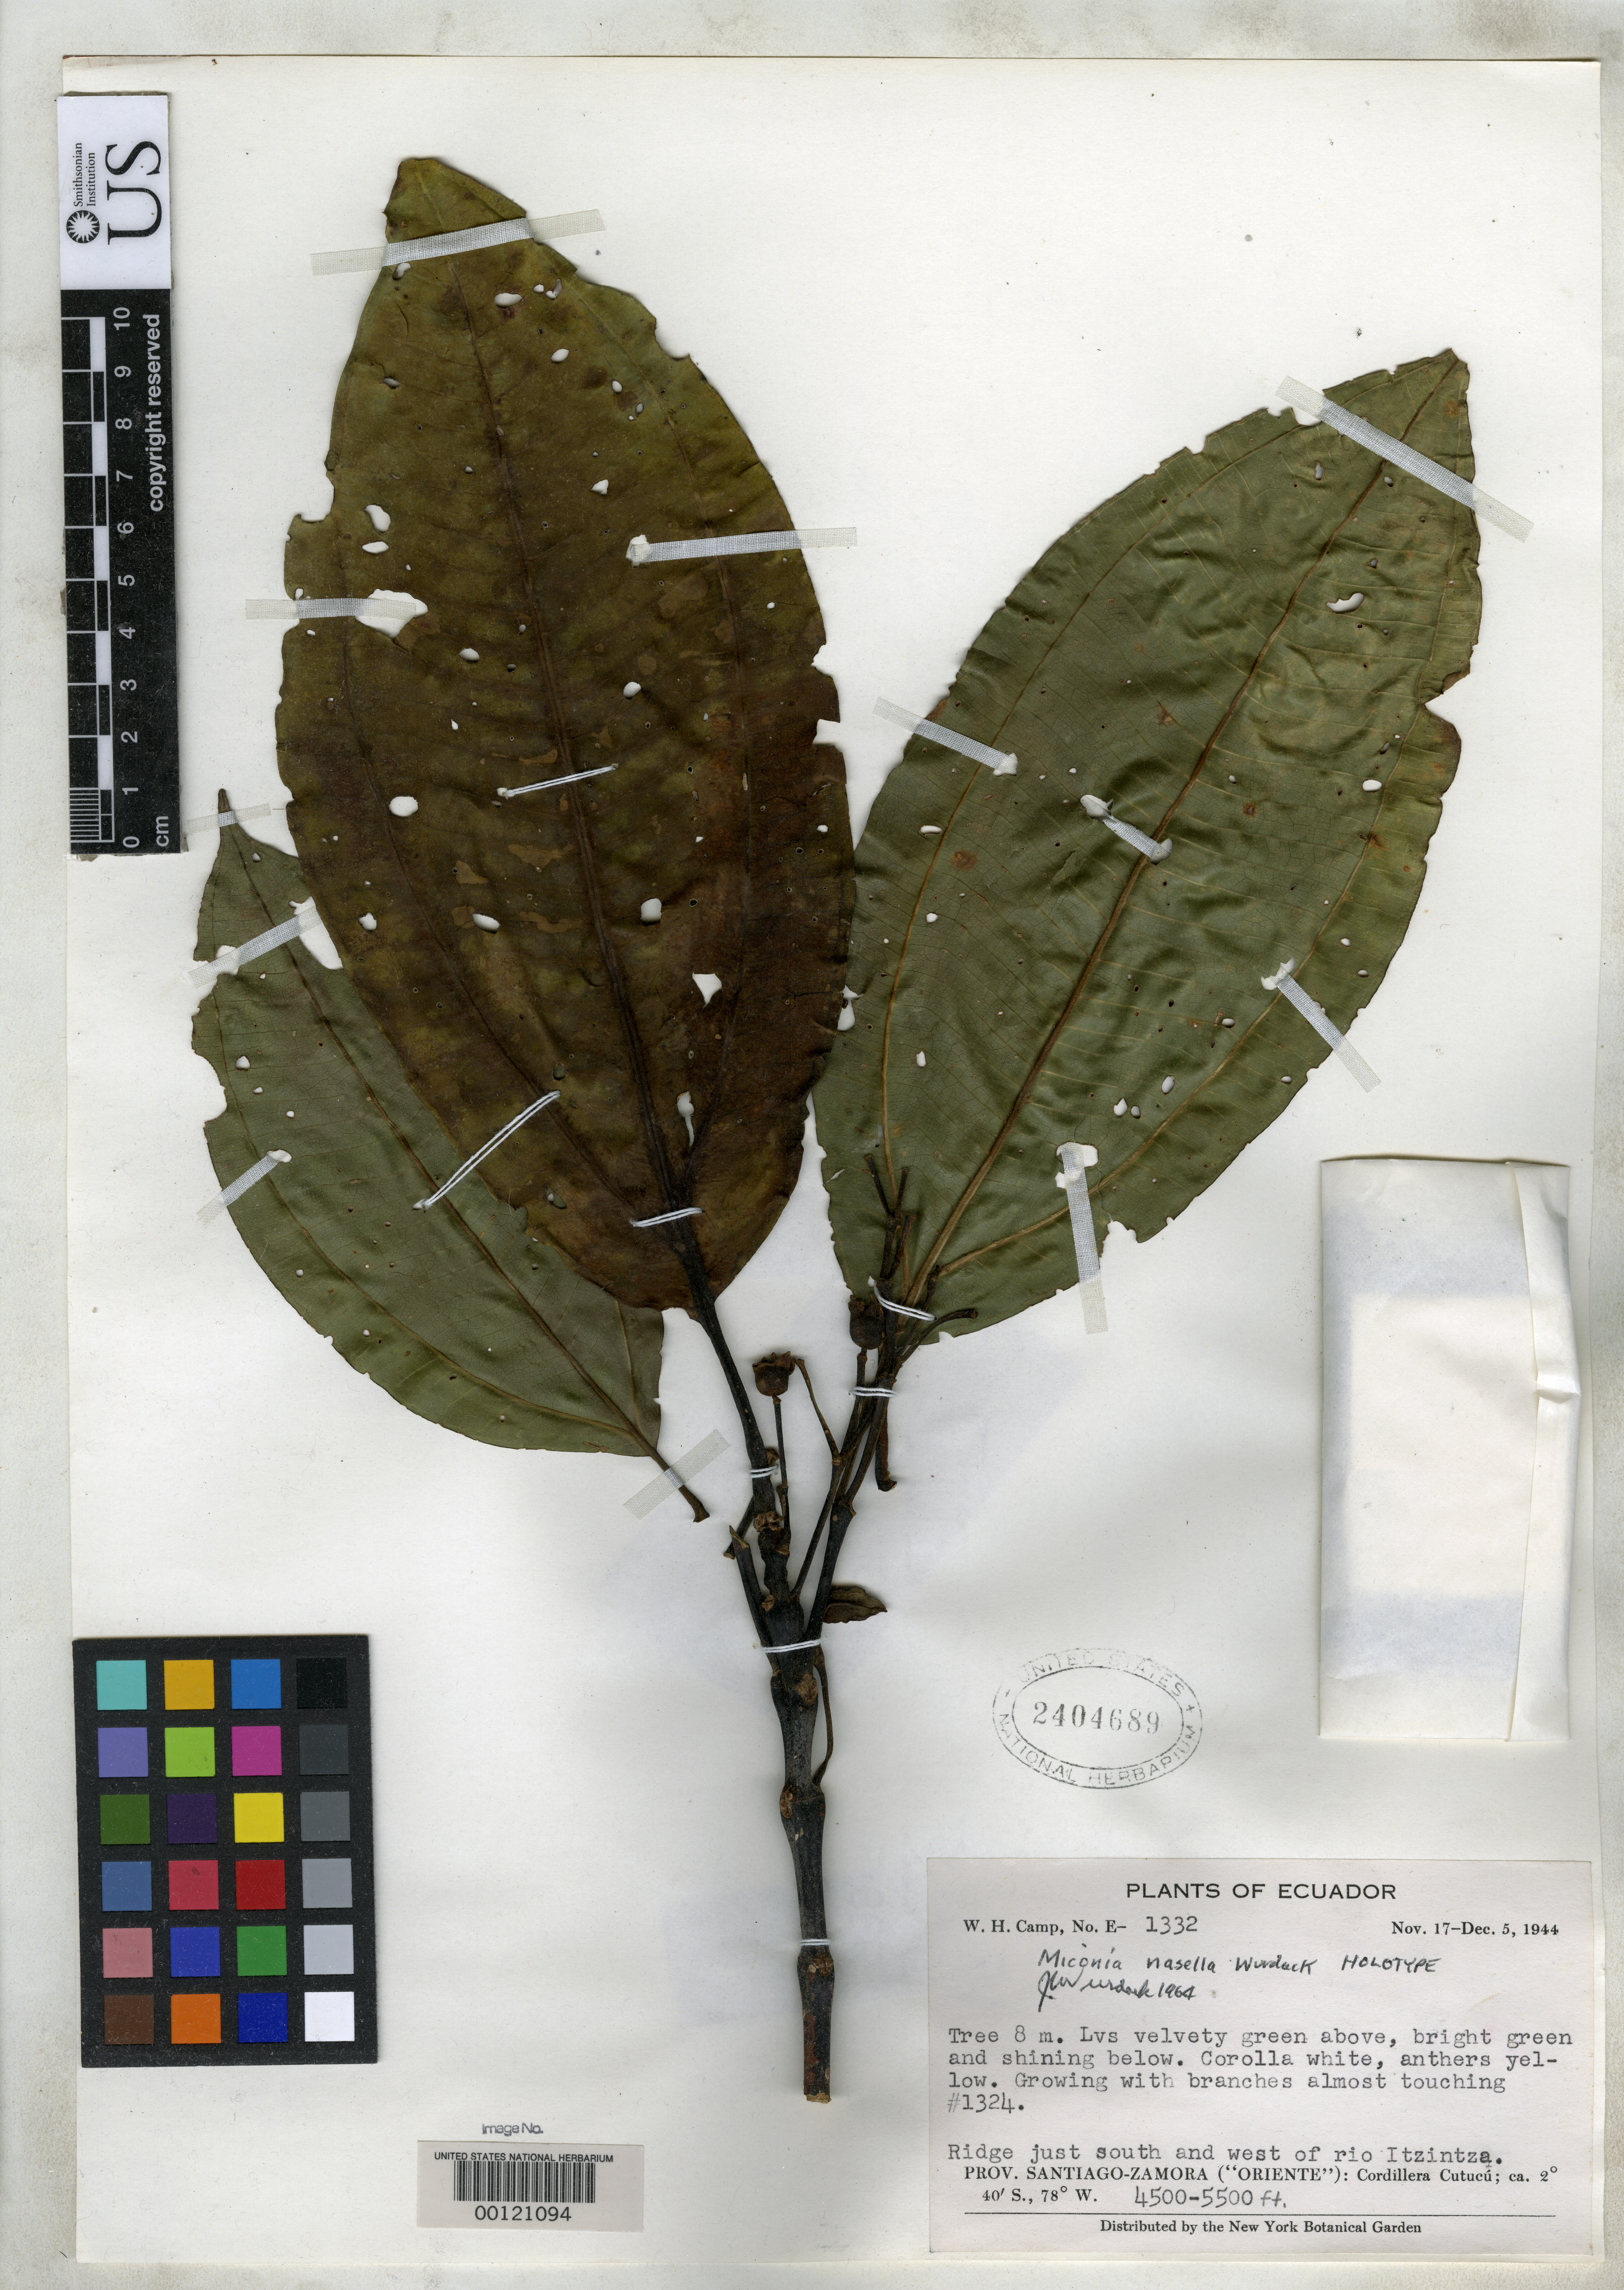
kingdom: Plantae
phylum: Tracheophyta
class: Magnoliopsida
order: Myrtales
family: Melastomataceae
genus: Miconia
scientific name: Miconia nasella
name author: Wurdack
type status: Holotype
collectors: W. H. Camp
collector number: E-1332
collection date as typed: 17 Nov 1944 to 05 Dec 1944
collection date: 1944-11-17/1944-12-05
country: Ecuador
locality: Cordillera Cutucu.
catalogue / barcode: US 2404689